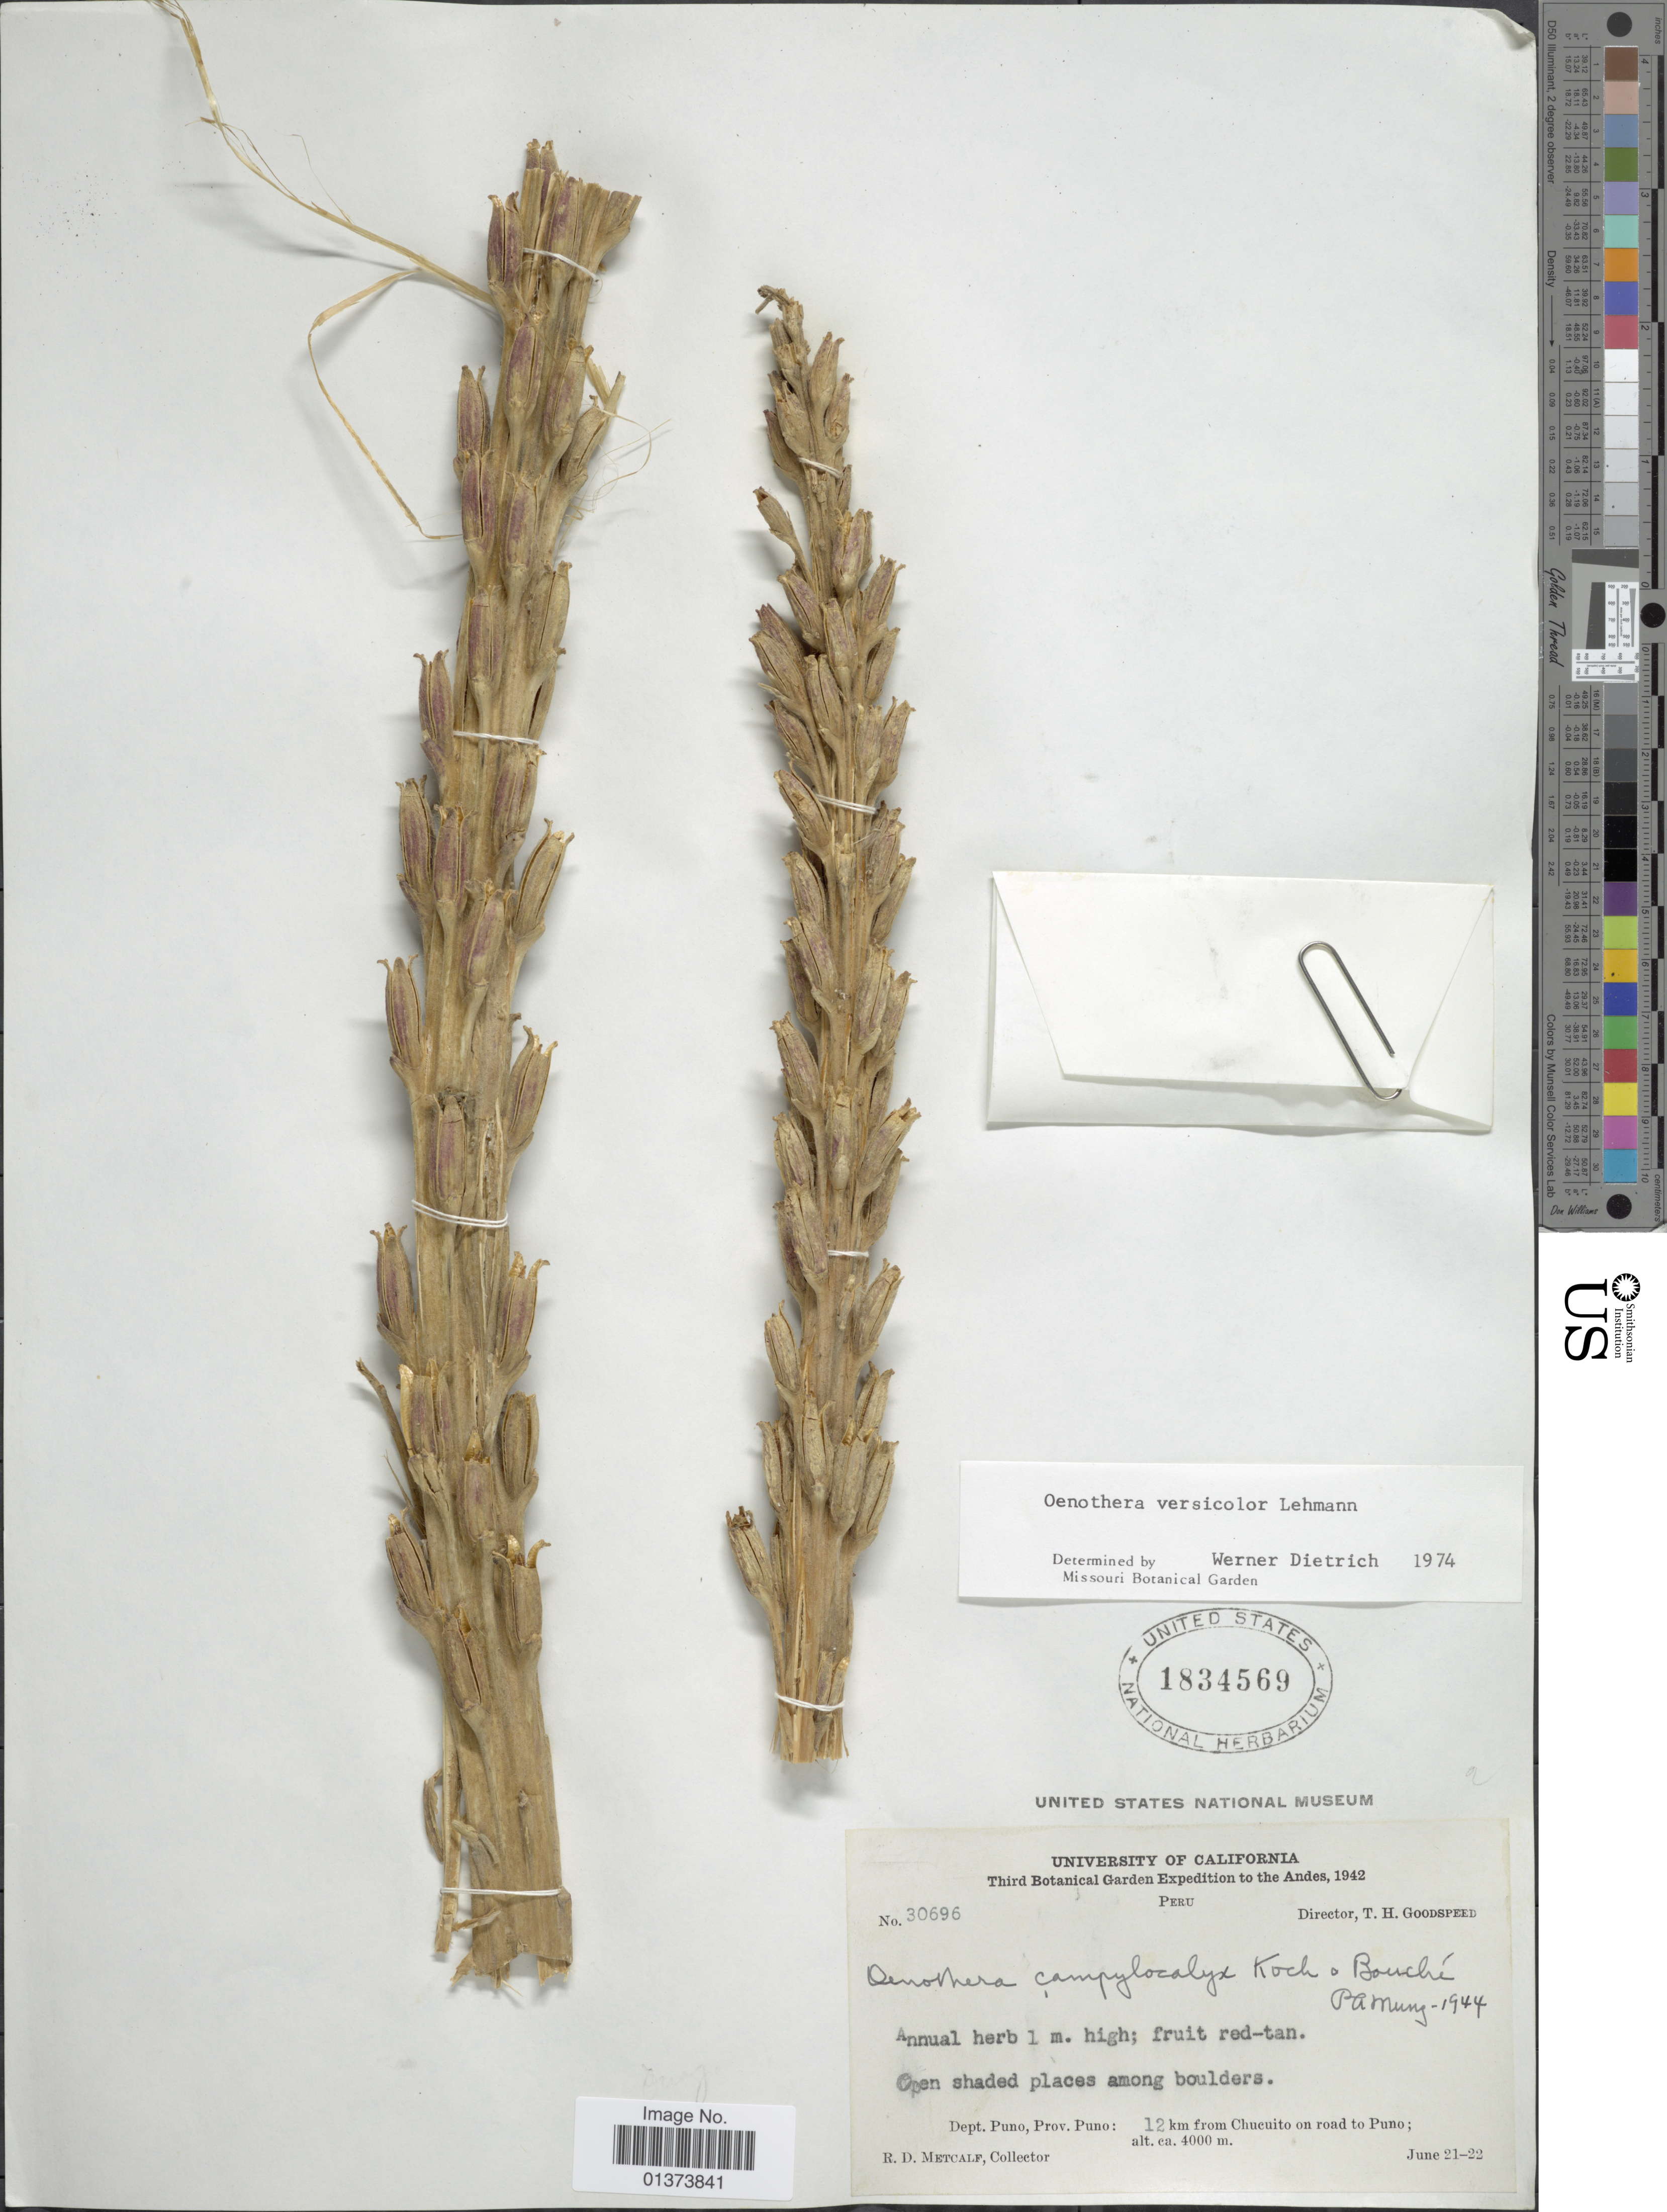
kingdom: Plantae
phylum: Tracheophyta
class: Magnoliopsida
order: Myrtales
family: Onagraceae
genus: Oenothera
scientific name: Oenothera versicolor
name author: Lehm.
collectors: R. D. Metcalf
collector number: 30696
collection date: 1942-06-21/1942-06-22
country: Peru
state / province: Puno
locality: Dept. Puno: 12 km from Chucuito on road to Puno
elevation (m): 4000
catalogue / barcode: US 1834569